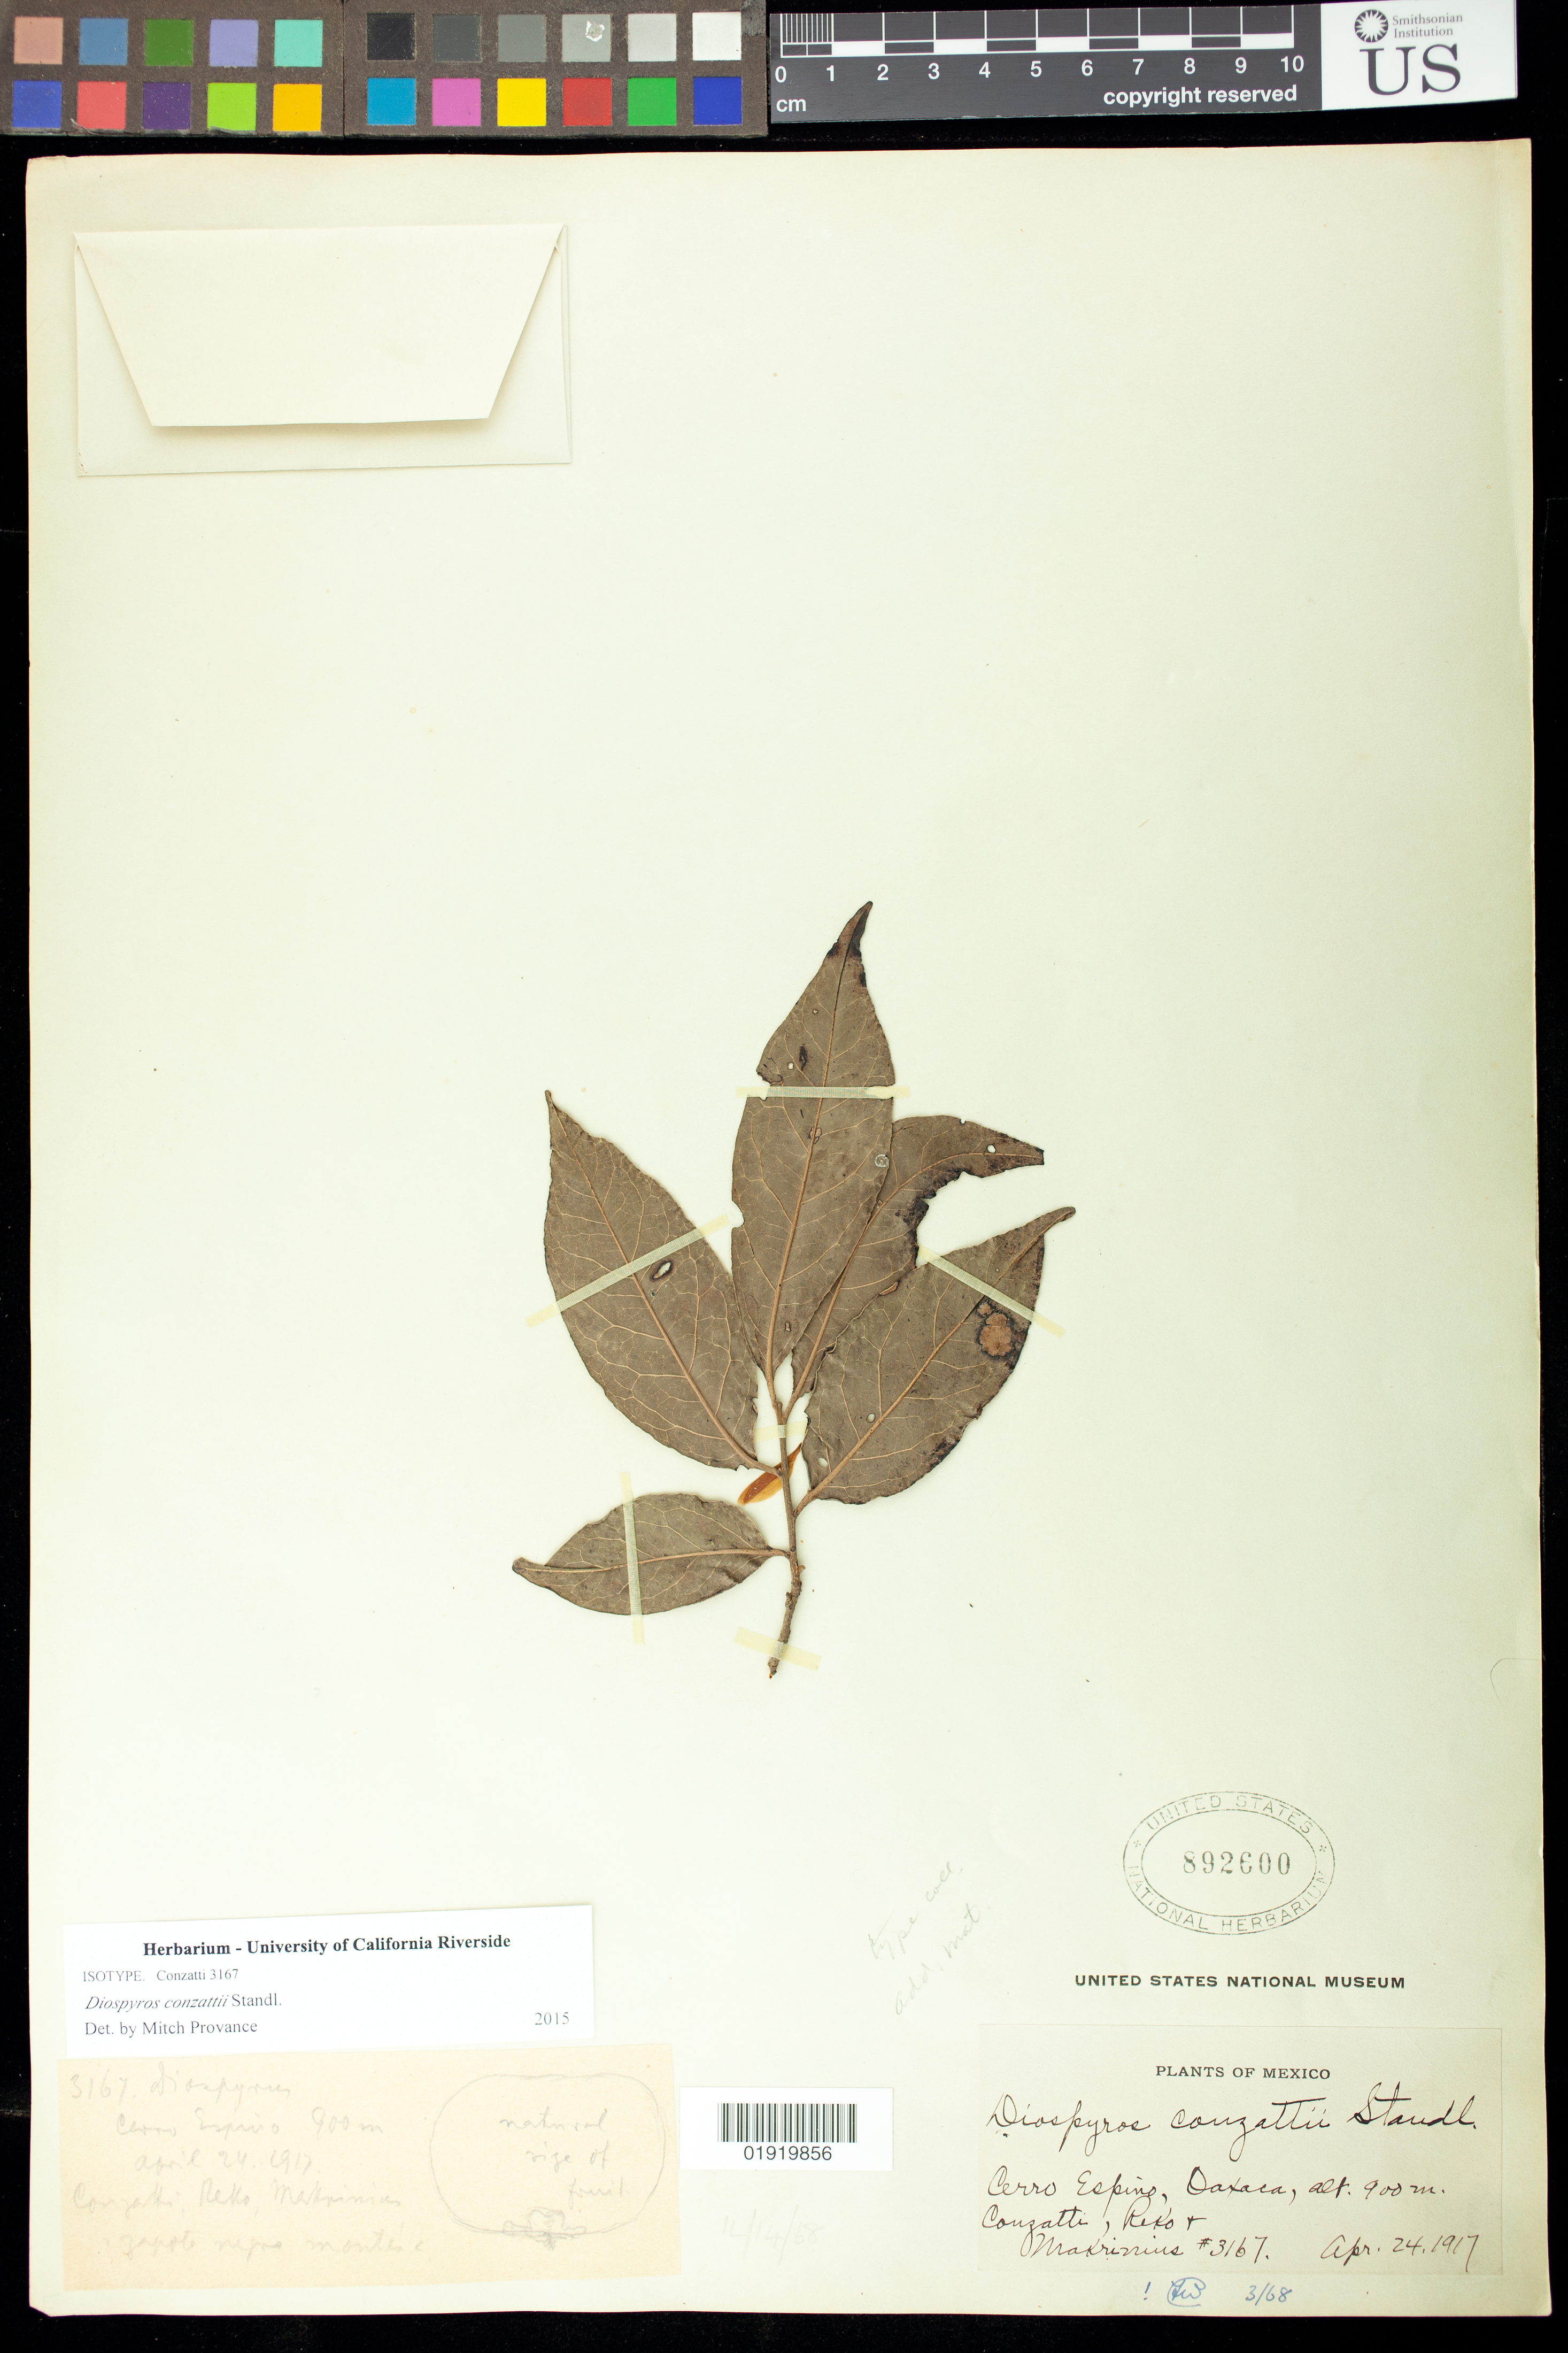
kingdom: Plantae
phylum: Tracheophyta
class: Magnoliopsida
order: Ericales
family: Ebenaceae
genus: Diospyros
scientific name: Diospyros conzattii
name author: Standl.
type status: Isotype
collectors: C. Conzatti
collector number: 3167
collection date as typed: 24 Apr 1917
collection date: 1917-04-24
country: Mexico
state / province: Oaxaca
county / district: Pochutla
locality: Cafetal San Rafael, Cerro Espino.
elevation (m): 900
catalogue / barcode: US 892600